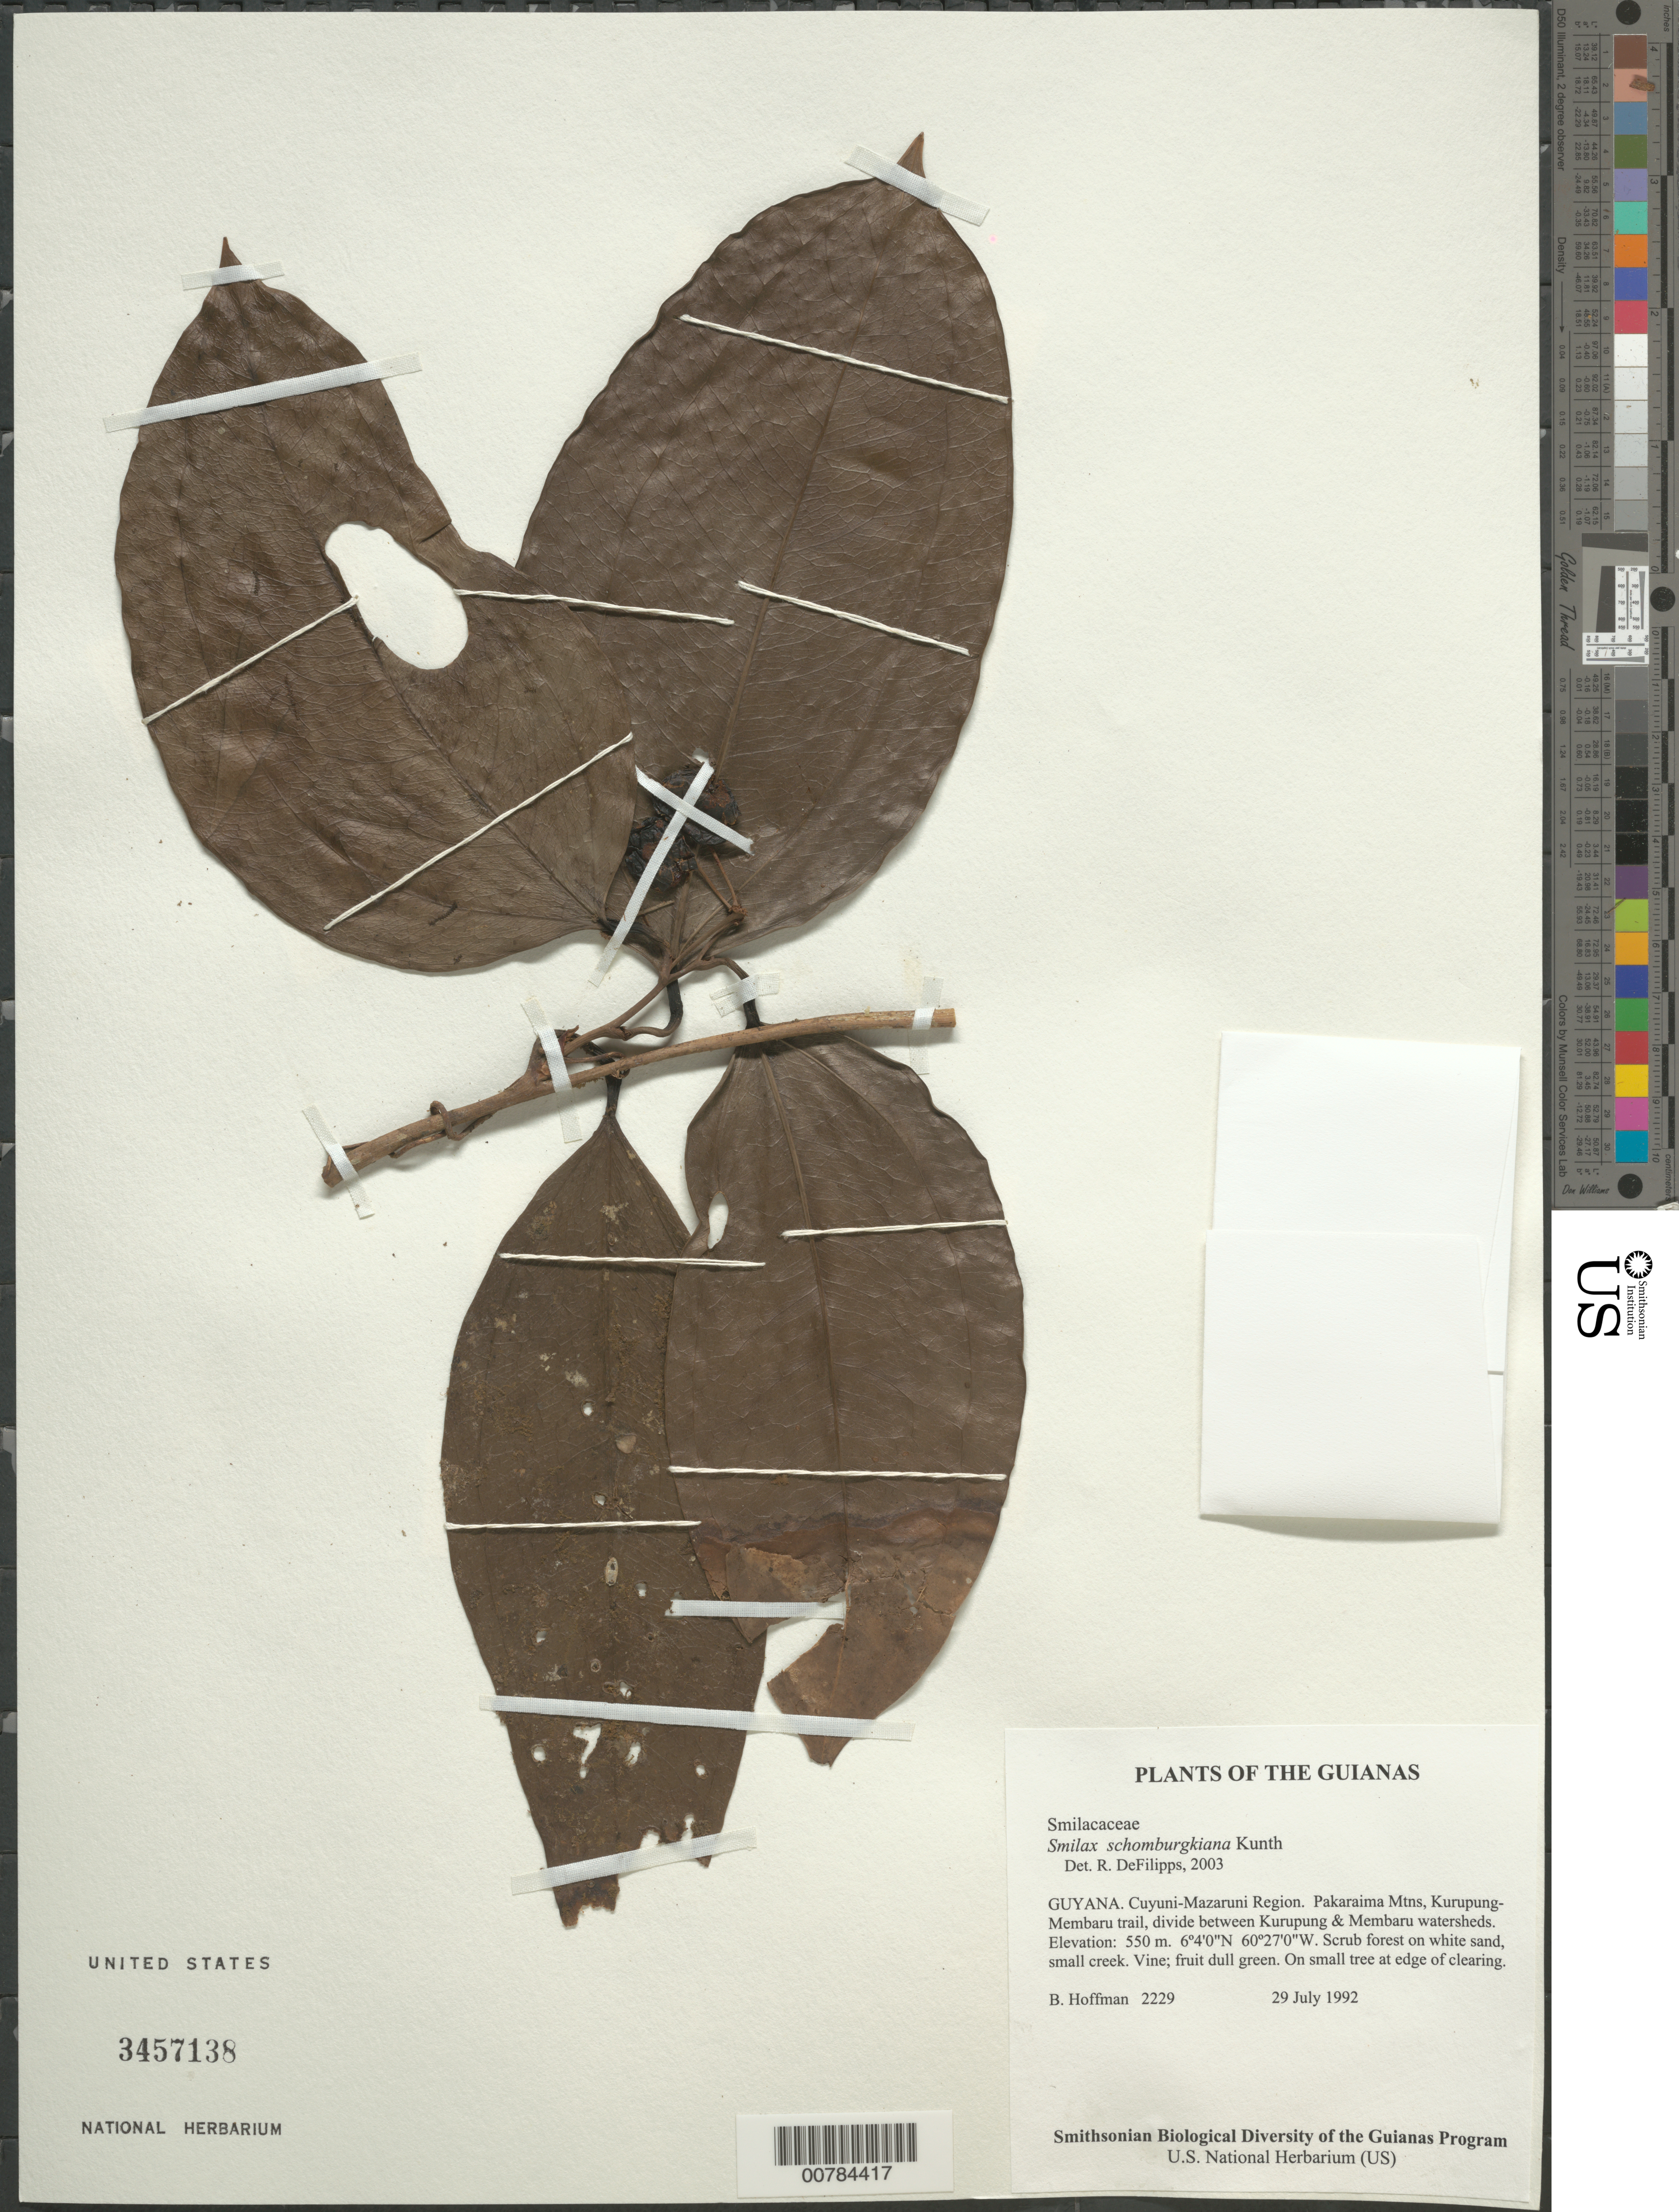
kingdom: Plantae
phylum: Tracheophyta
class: Liliopsida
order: Liliales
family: Smilacaceae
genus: Smilax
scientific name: Smilax schomburgkiana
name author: Kunth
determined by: DeFilipps, R. A.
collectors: B. Hoffman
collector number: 2229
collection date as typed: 29 July 1992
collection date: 1992-07-29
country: Guyana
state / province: Cuyuni-Mazaruni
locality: Pakaraima Mountains, Kurupung-Membaru trail, divide between Kurupung & Membaru watersheds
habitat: Scrub forest on white sand, small creek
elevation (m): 550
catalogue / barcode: US 3457138